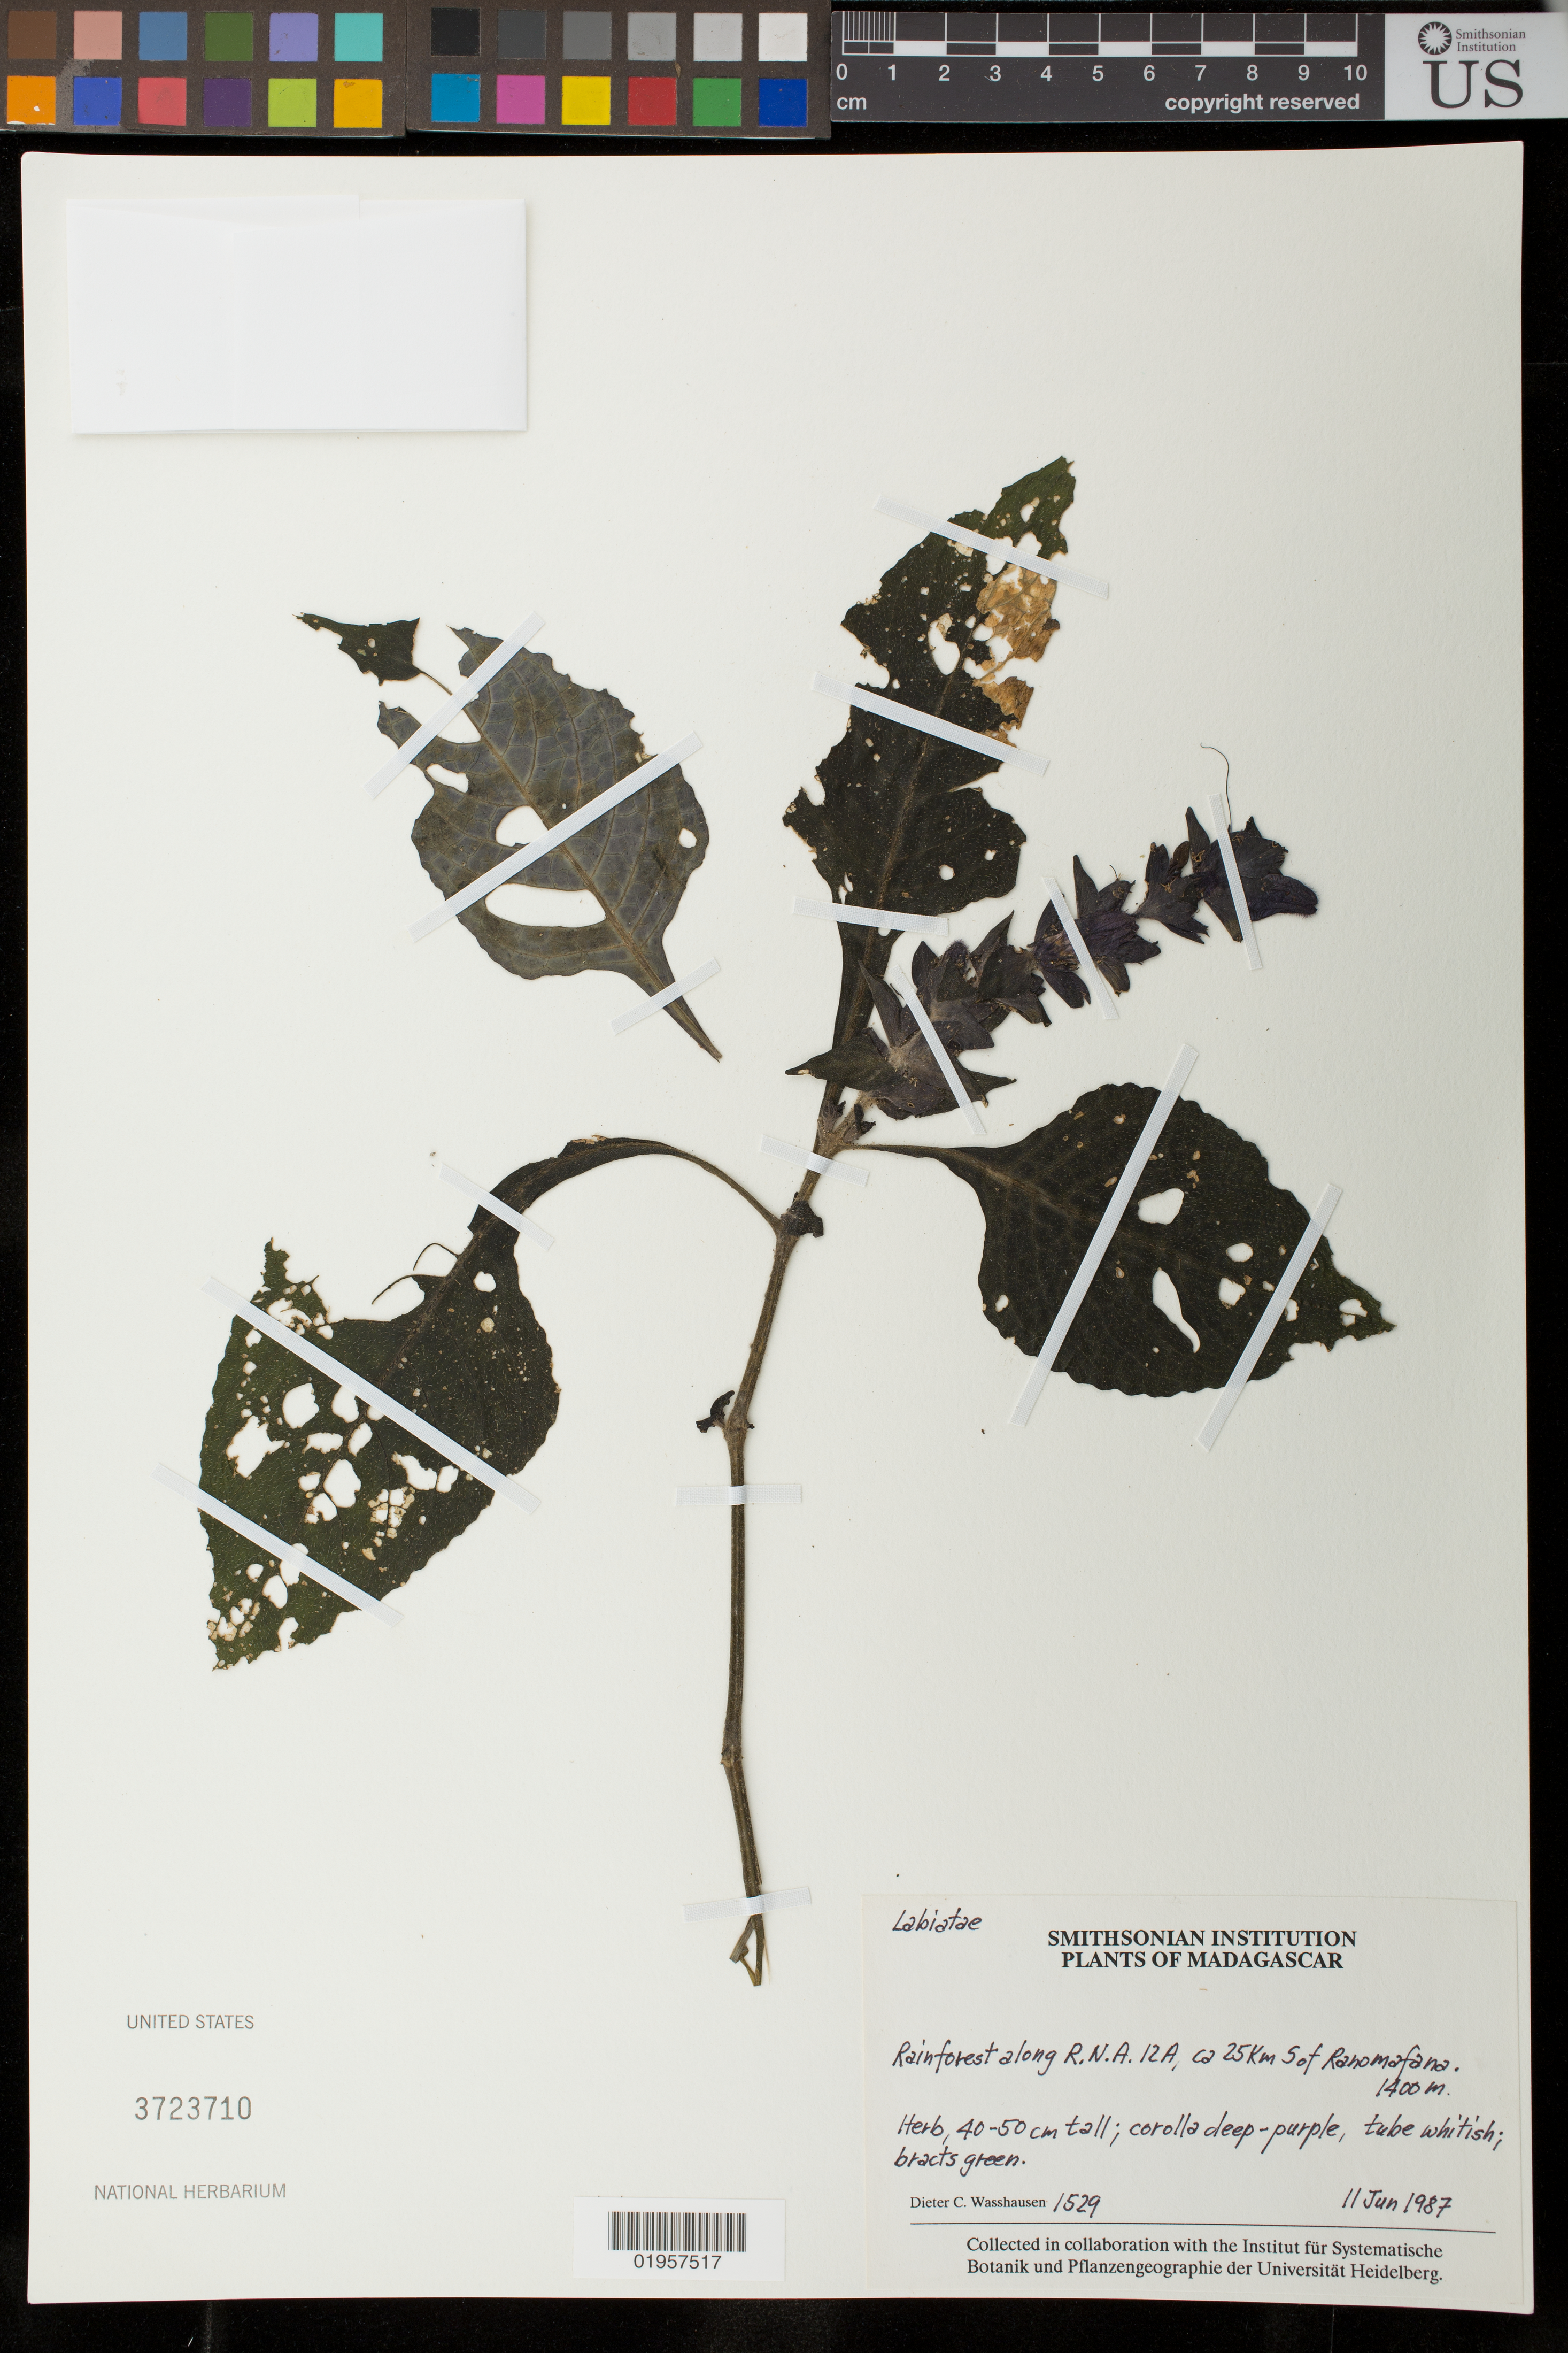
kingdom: Plantae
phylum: Tracheophyta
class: Magnoliopsida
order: Lamiales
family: Lamiaceae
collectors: D. C. Wasshausen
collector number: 1529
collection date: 1987-06-11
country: Madagascar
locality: R.N.A. 12 A, ca. 25 km S of Ranomafana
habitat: Rainforest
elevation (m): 1400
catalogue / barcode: US 3723710